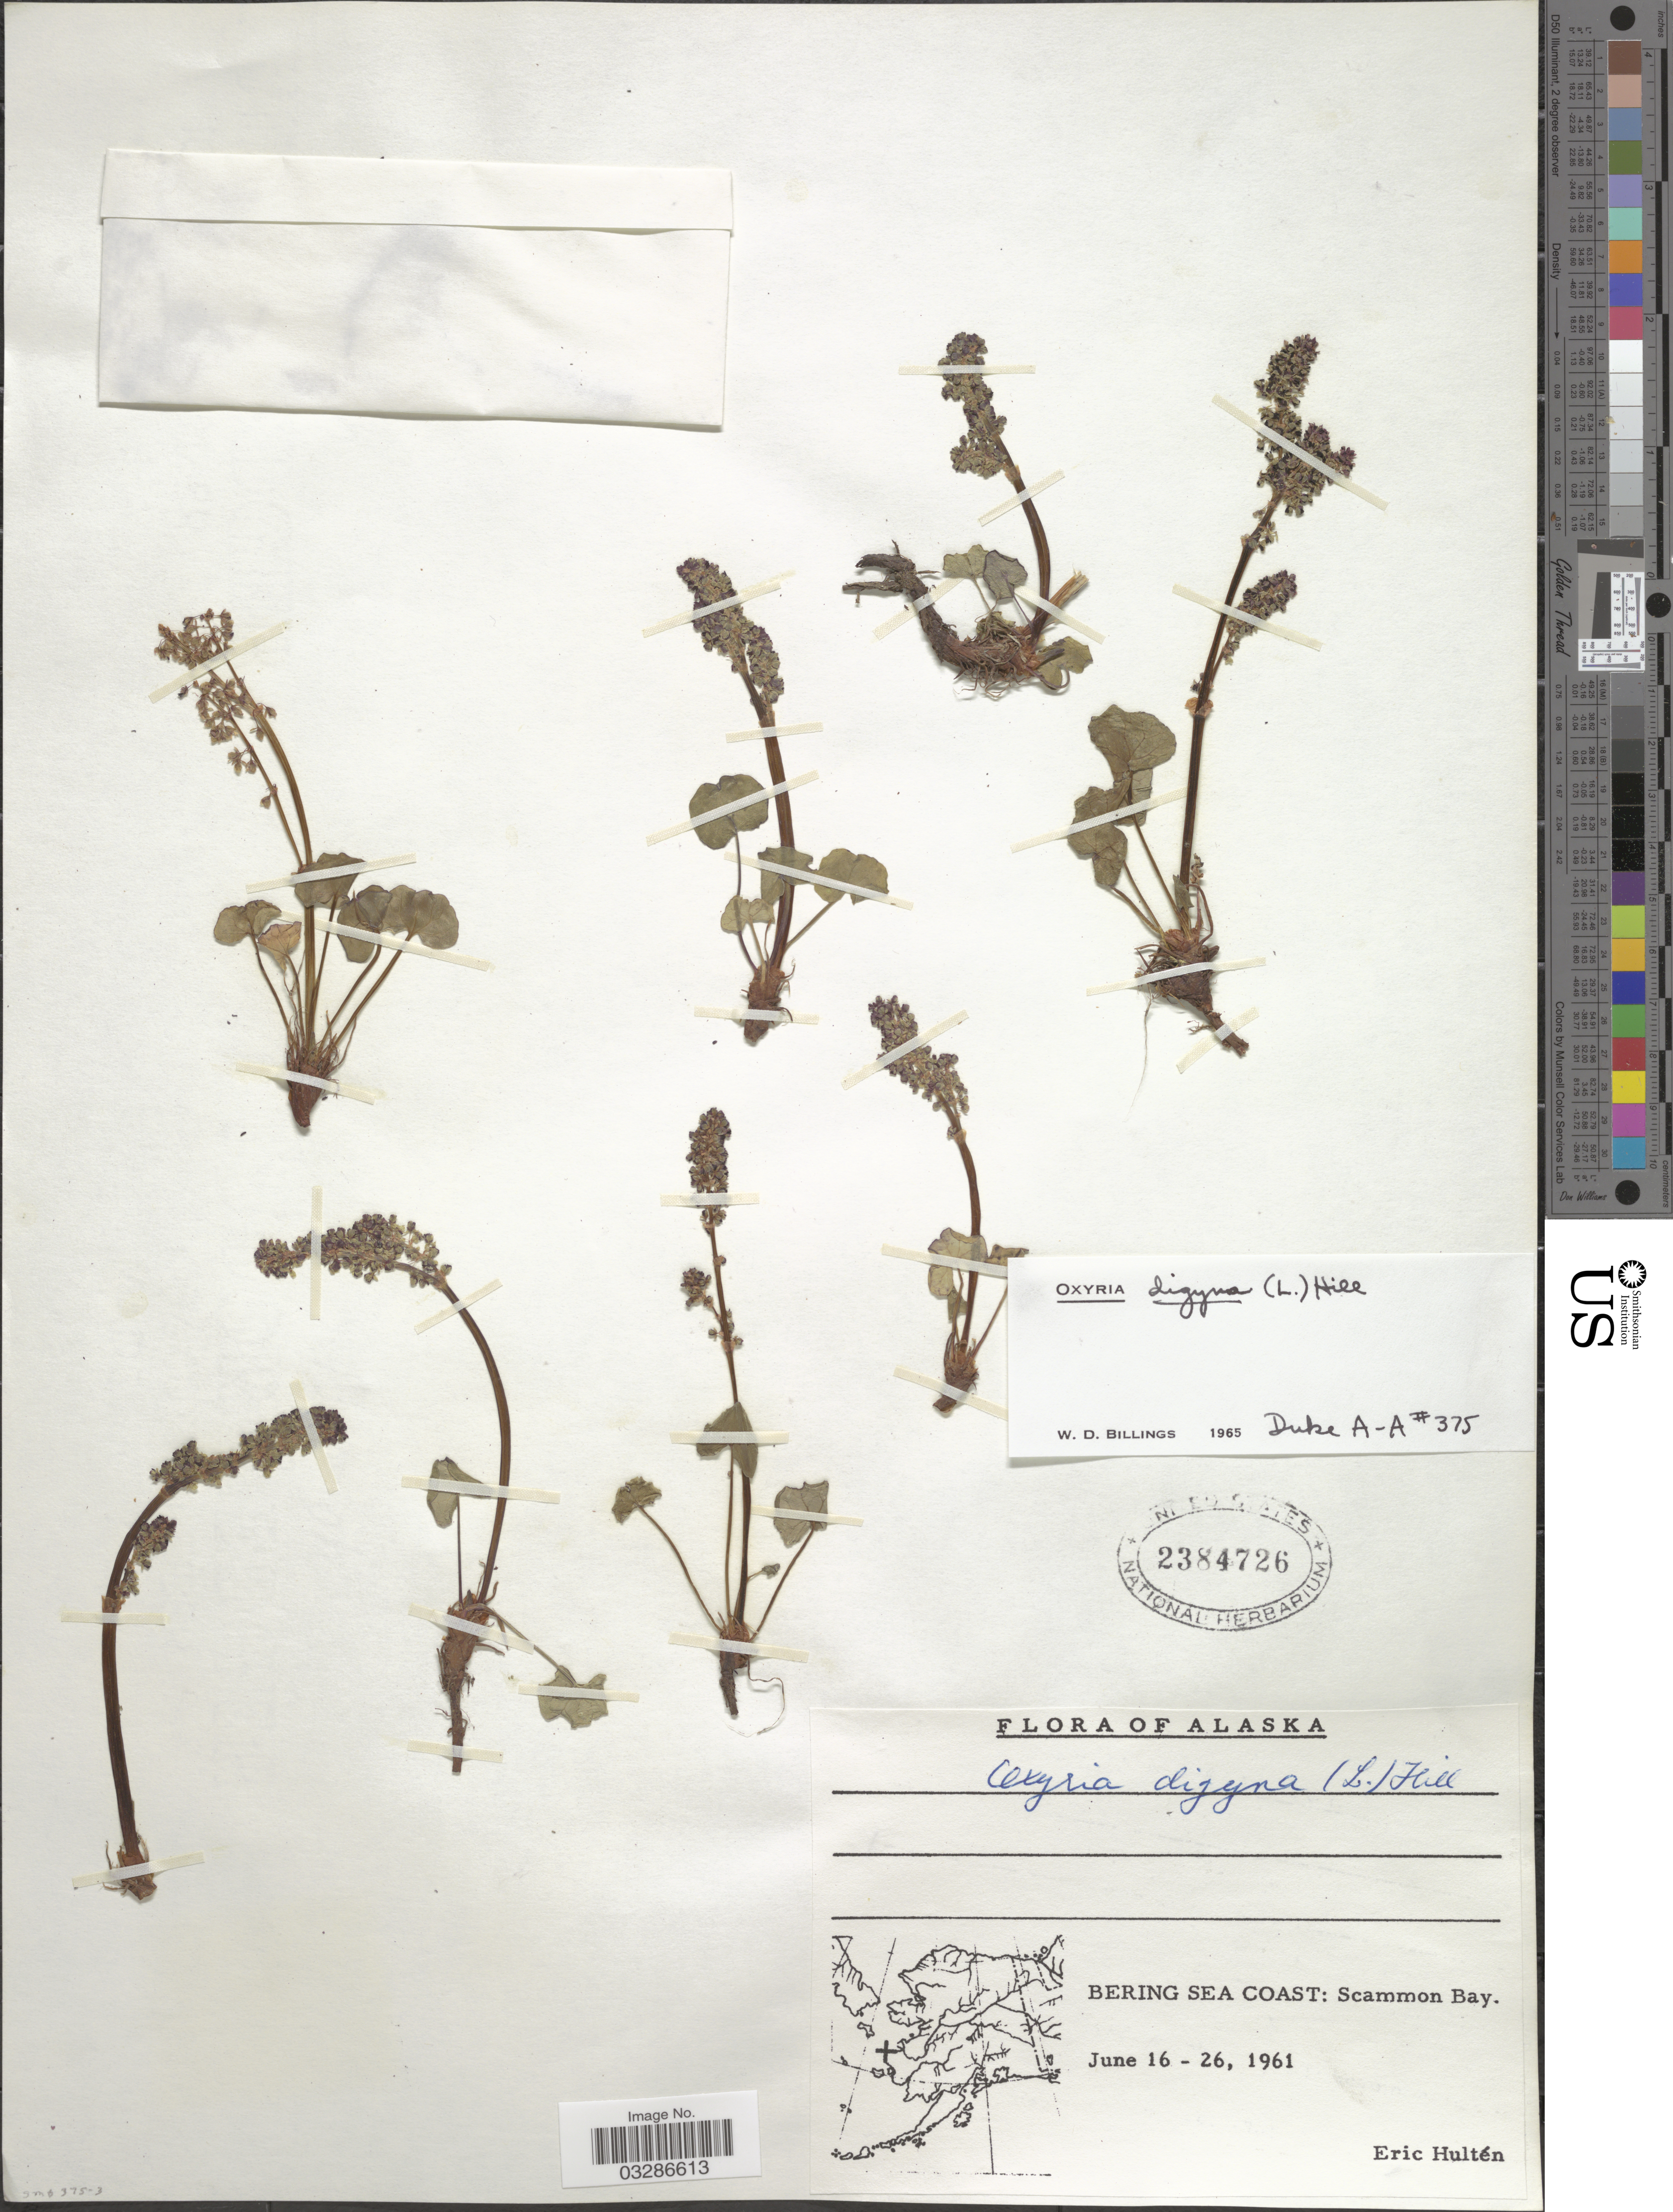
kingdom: Plantae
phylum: Tracheophyta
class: Magnoliopsida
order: Caryophyllales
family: Polygonaceae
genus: Oxyria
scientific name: Oxyria digyna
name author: (L.) Hill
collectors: E. G. Hultén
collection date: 1961-06-16/1961-06-26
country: United States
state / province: Alaska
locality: Bering Sea Coast: Scammon Bay.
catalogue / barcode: US 2384726